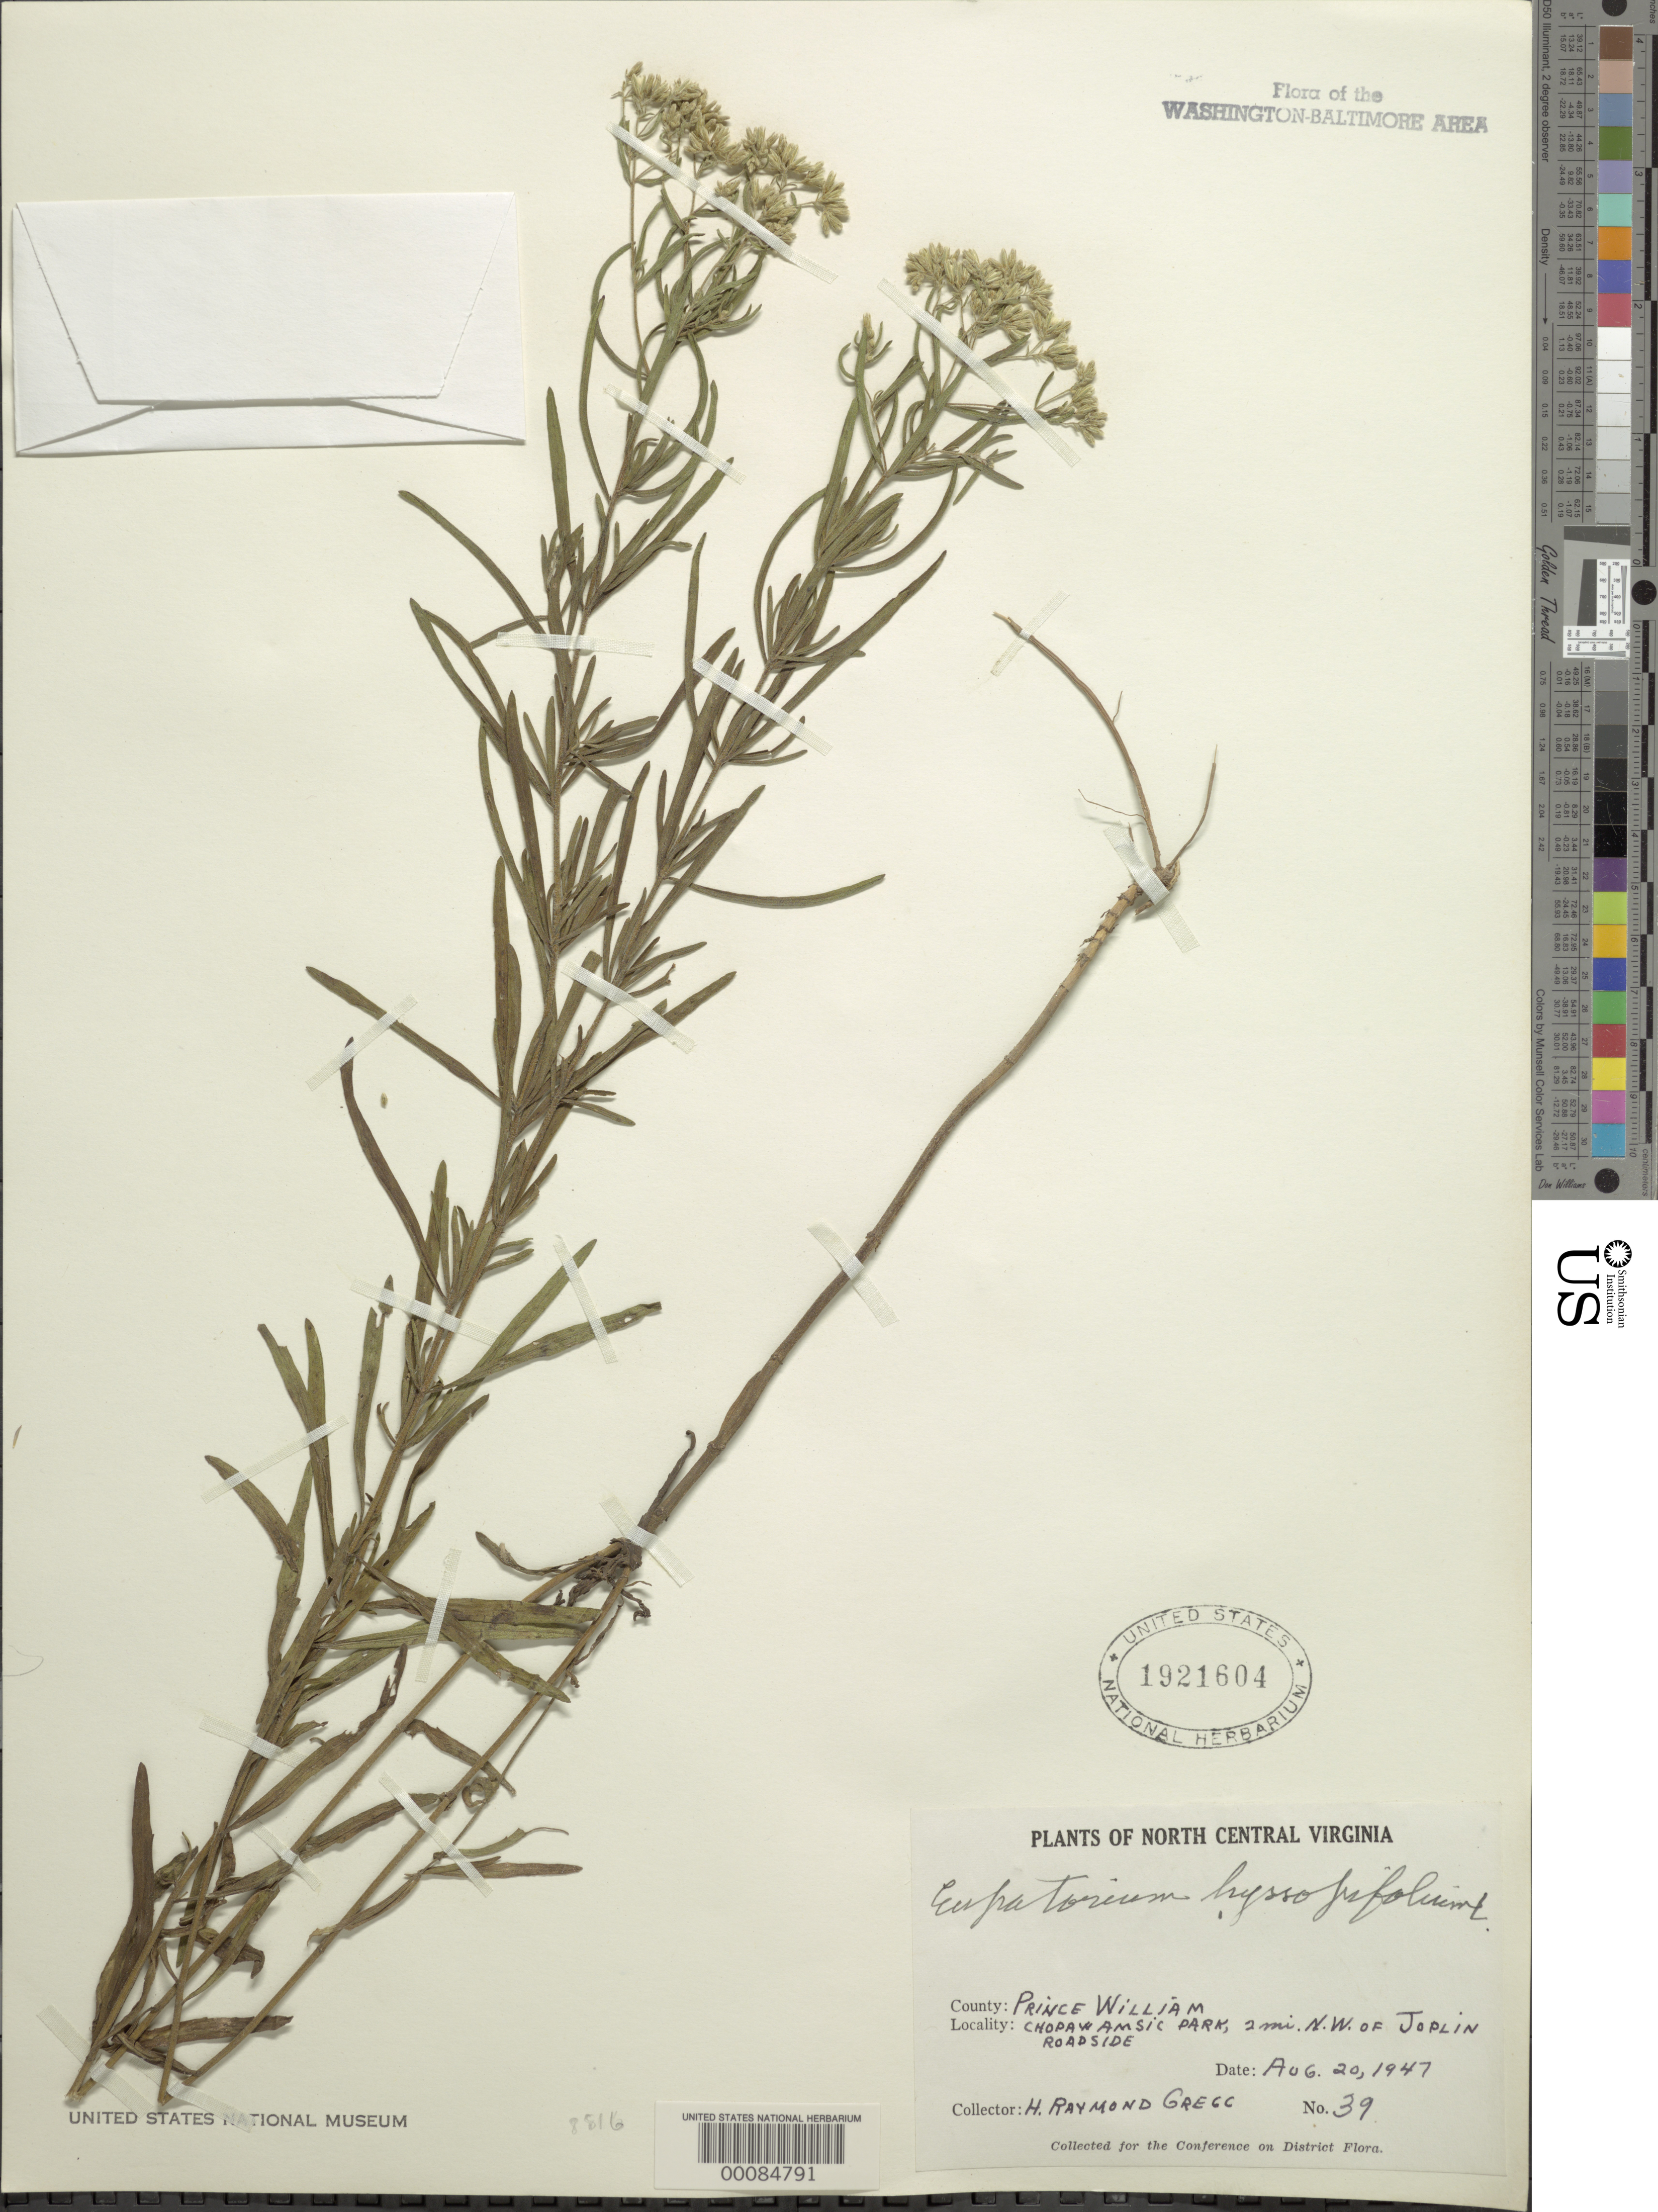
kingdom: Plantae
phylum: Tracheophyta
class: Magnoliopsida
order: Asterales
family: Asteraceae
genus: Eupatorium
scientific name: Eupatorium hyssopifolium var. laciniatum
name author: A. Gray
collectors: H. Gregg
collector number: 39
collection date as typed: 20 Aug 1947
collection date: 1947-08-20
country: United States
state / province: Virginia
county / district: Prince William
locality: NW of Joplin Chopawamsic Park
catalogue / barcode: US 1921604